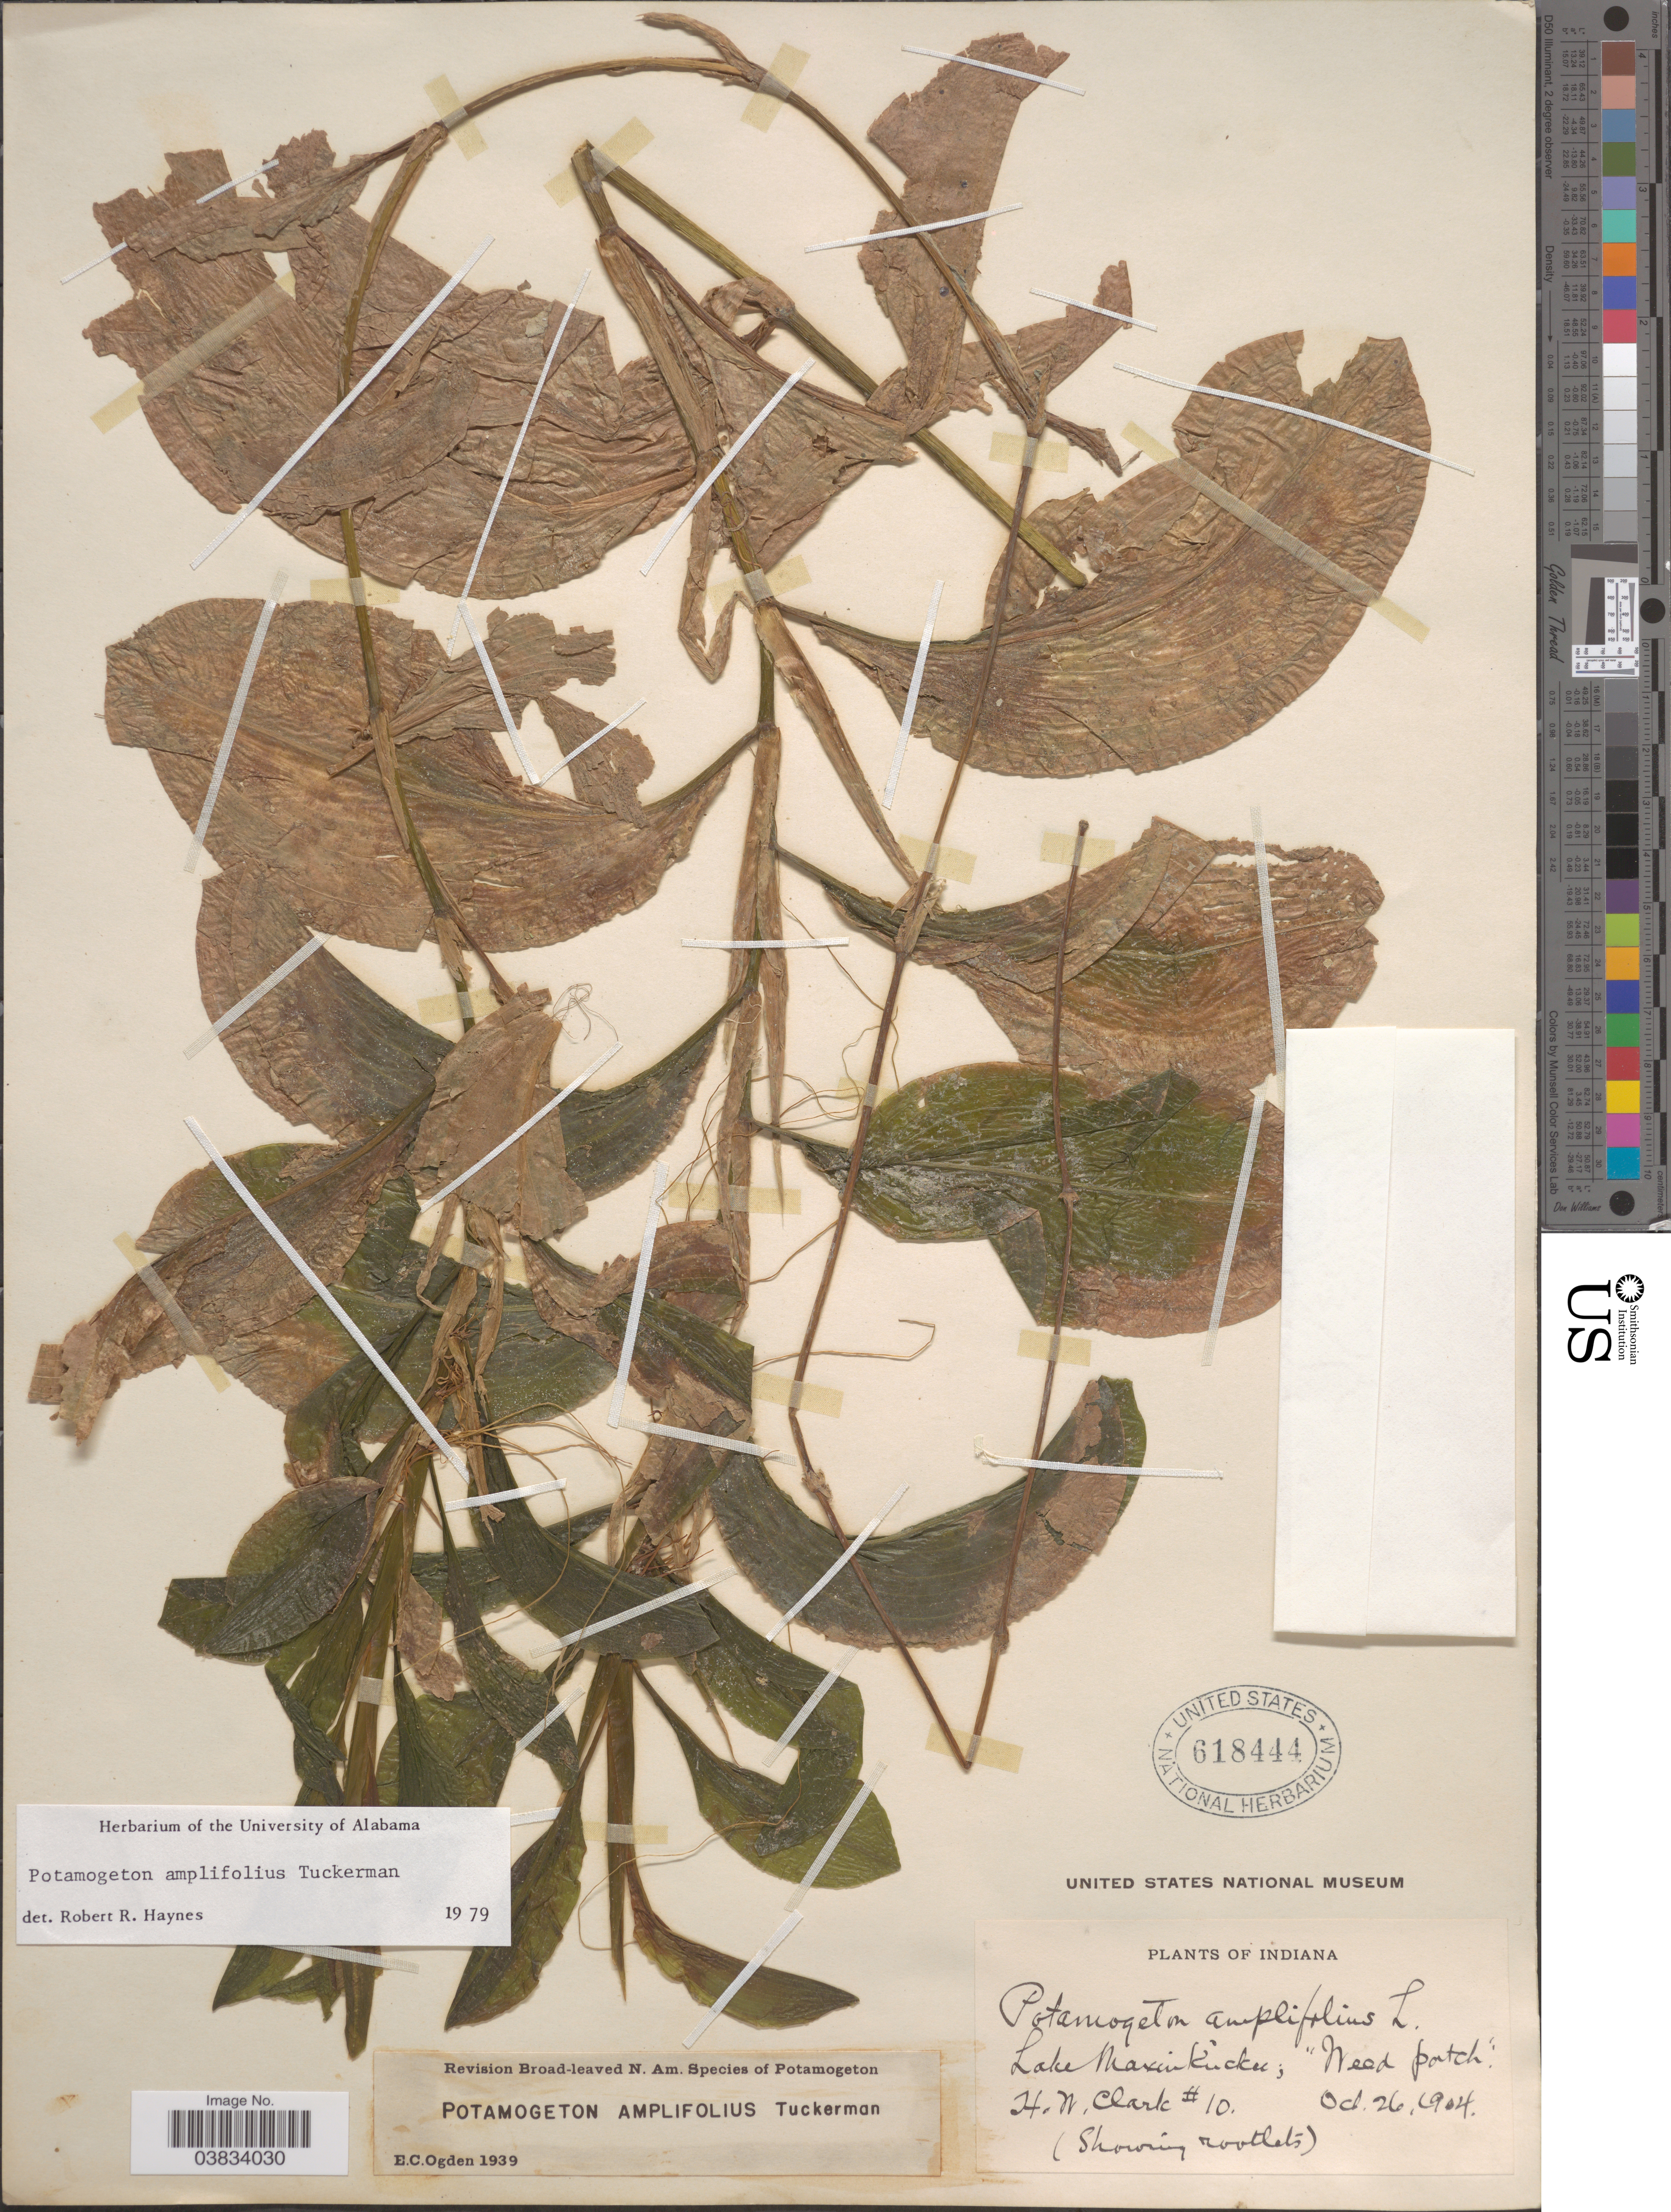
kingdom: Plantae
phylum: Tracheophyta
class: Liliopsida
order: Alismatales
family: Potamogetonaceae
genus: Potamogeton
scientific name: Potamogeton amplifolius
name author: Tuckerm.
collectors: H. W. Clark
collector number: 10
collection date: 1904-10-26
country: United States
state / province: Indiana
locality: Lake Maxinkuckee; "Weed Patch".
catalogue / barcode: US 618444